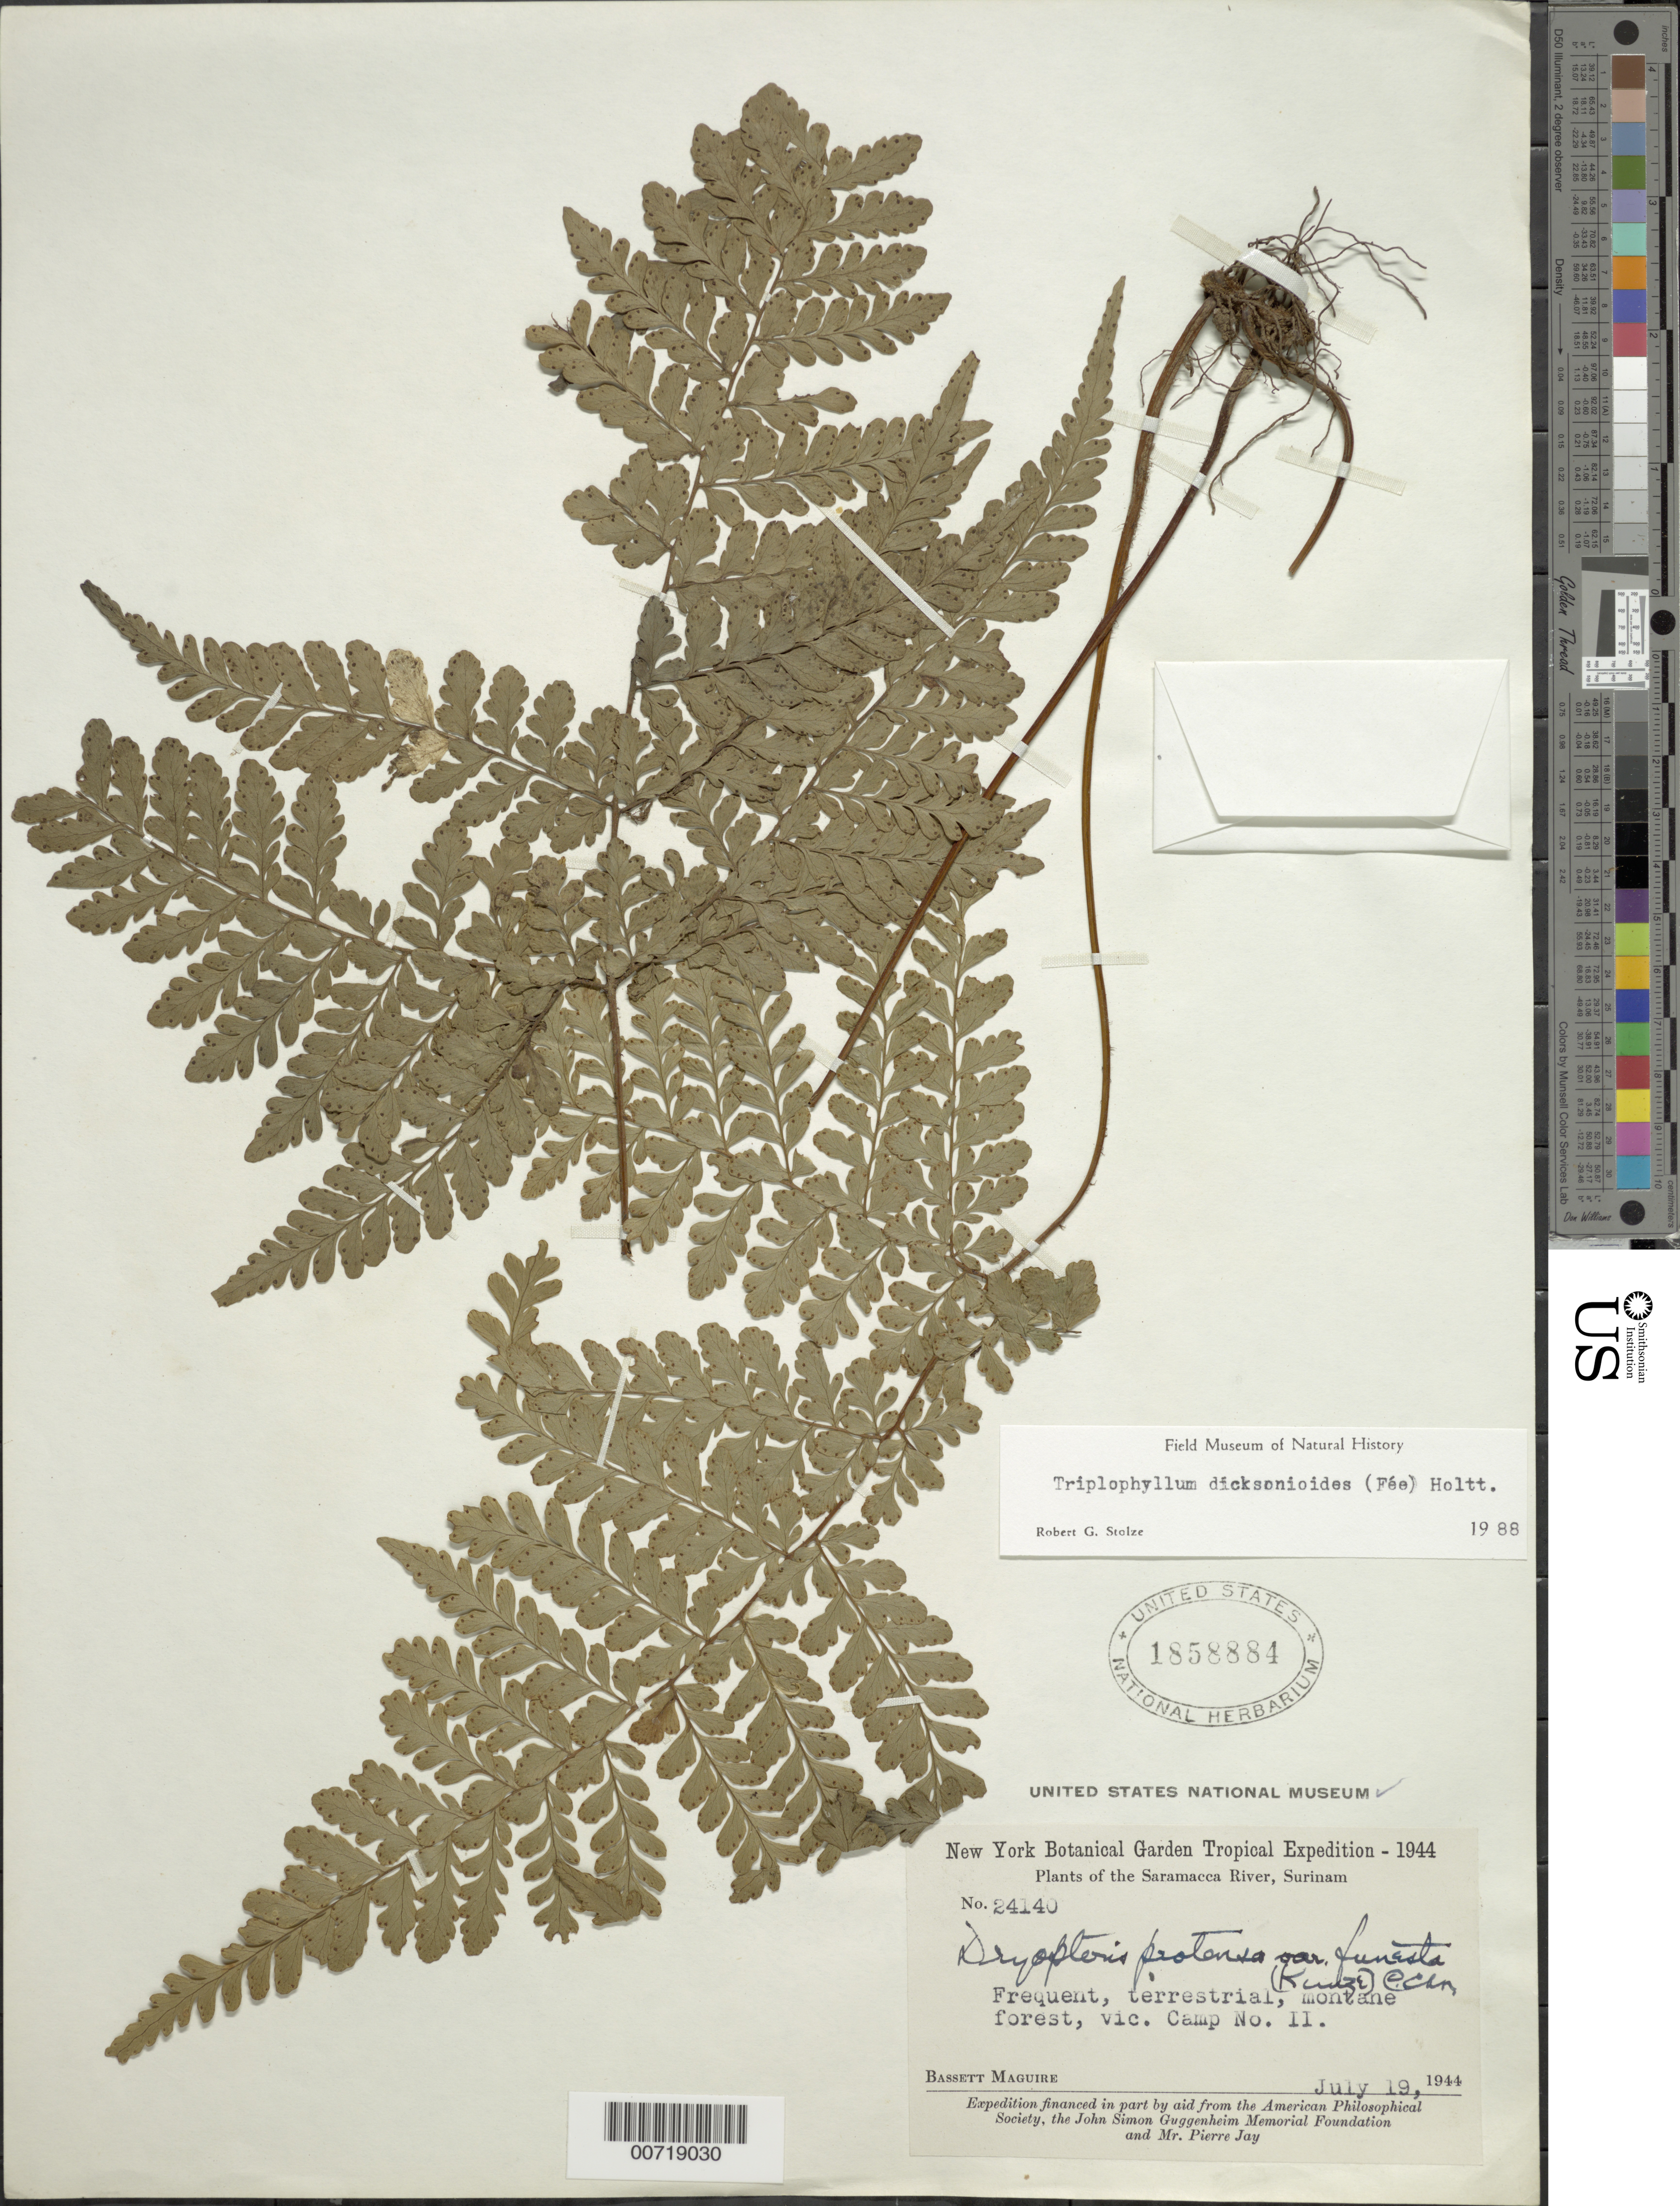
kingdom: Plantae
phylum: Tracheophyta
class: Polypodiopsida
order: Polypodiales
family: Tectariaceae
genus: Triplophyllum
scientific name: Triplophyllum dicksonioides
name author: (Fée) Holttum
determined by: Stolze, R. G.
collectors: B. Maguire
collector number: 24140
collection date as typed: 19-Jul-44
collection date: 1944-07-19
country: Suriname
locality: Saramacca River, vic. Krappa Camp (No. 2)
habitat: Montane forest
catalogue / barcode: US 1858884